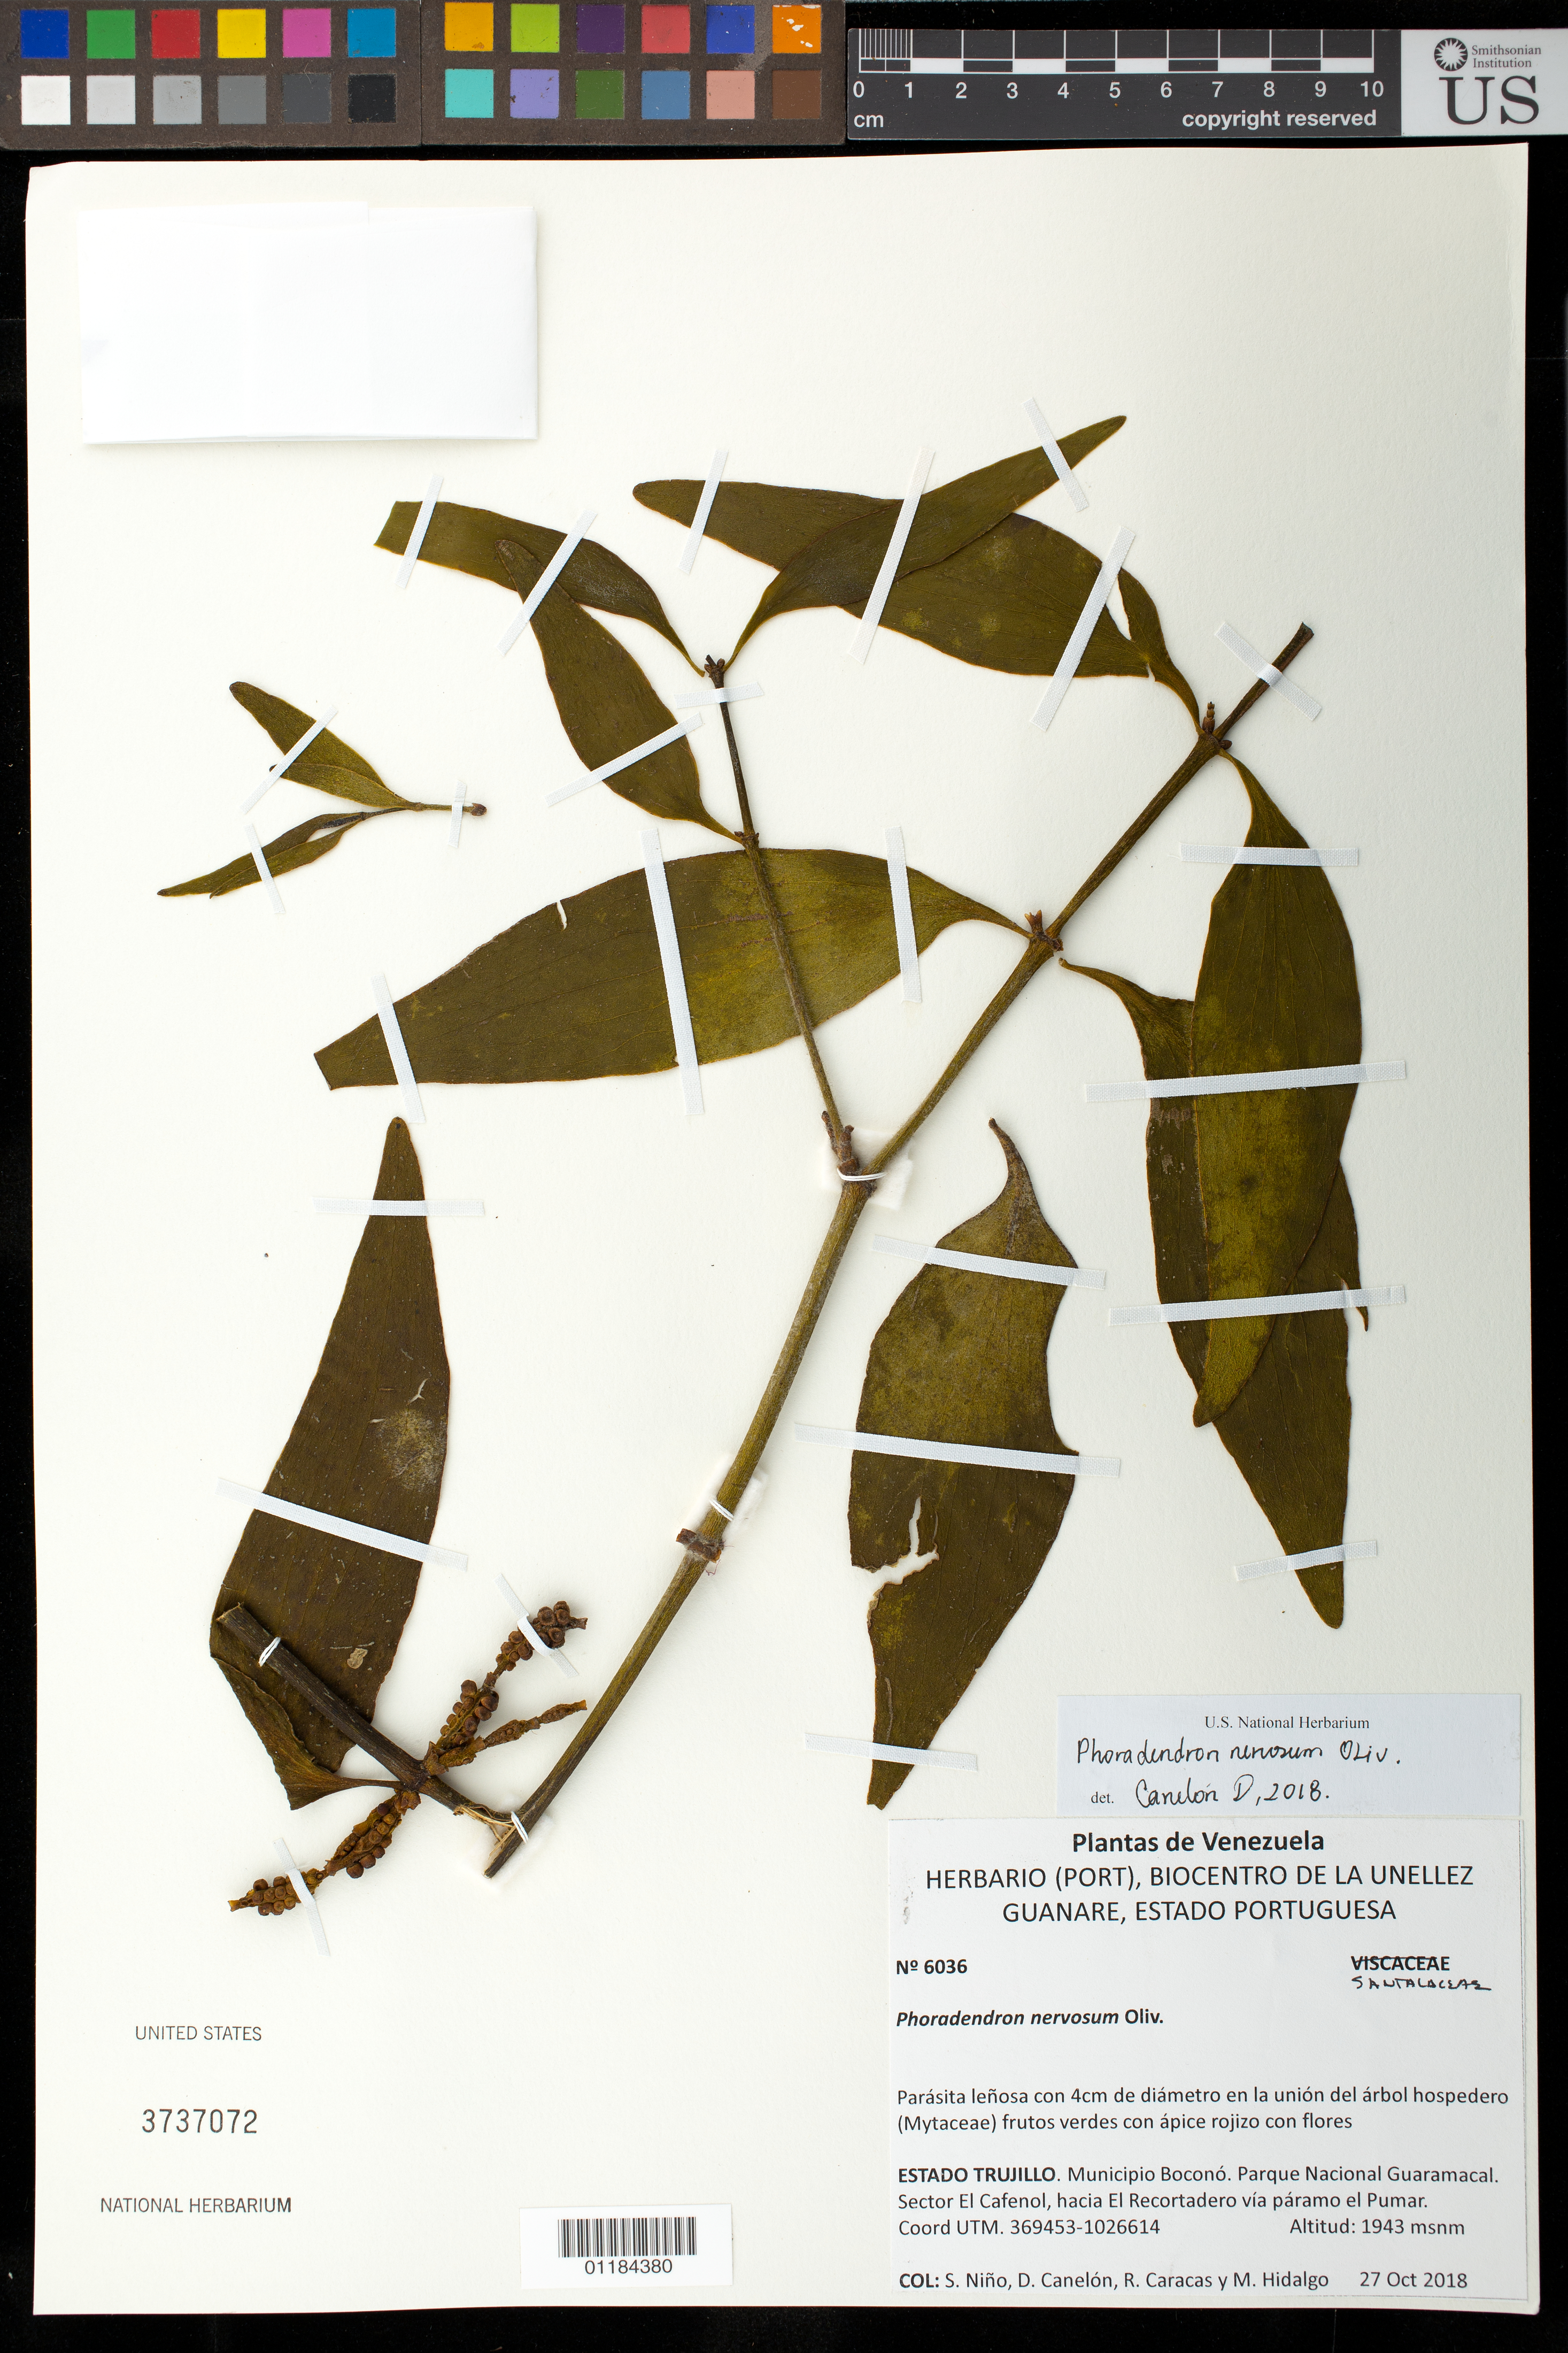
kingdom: Plantae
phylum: Tracheophyta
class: Magnoliopsida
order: Santalales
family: Viscaceae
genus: Phoradendron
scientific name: Phoradendron nervosum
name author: Oliv.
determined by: Canelón, Daniela S., (PORT), BioCentro-UNELLEZ (VENEZUELA)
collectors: S. M. Niño, D. Canelón, R. Caracas & M. Hidalgo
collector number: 6036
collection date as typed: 27 de Octubre, 2018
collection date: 2018-10-27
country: Venezuela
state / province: Trujillo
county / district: Boconó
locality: Parque Nacional Guaramacal. Sector El Cafenol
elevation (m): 1950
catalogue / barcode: US 3737072